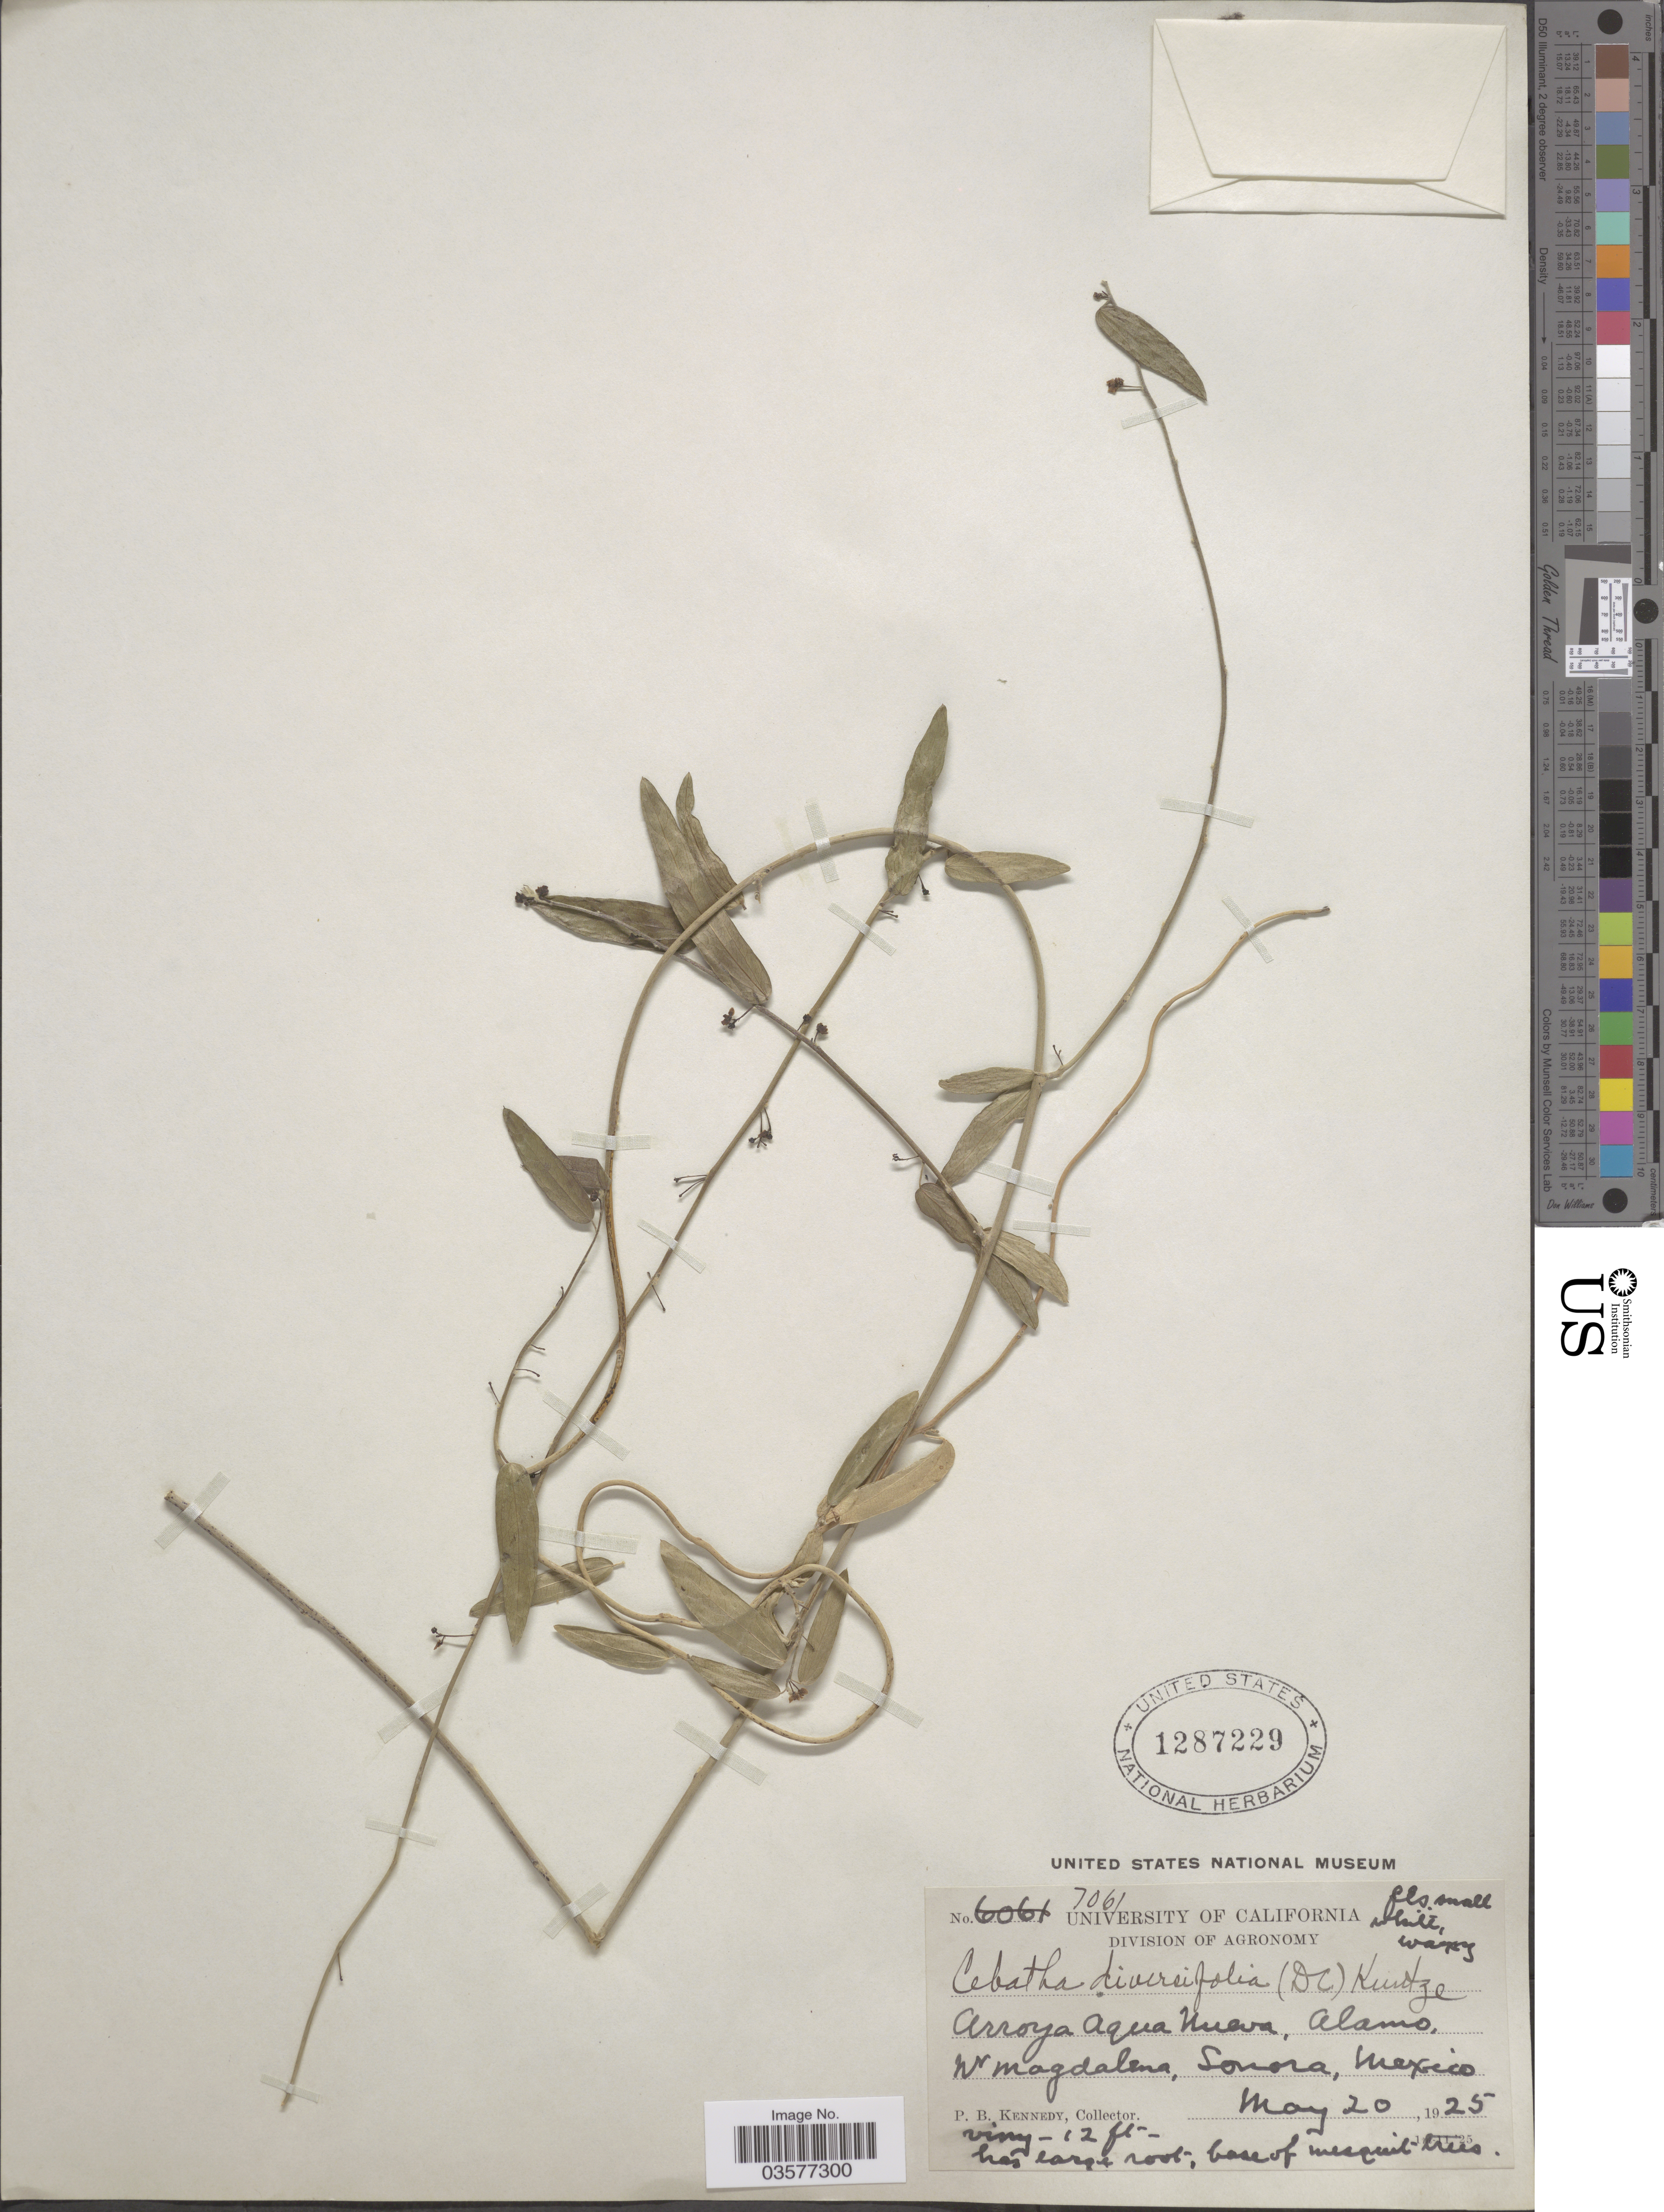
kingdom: Plantae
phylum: Tracheophyta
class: Magnoliopsida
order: Ranunculales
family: Menispermaceae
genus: Cocculus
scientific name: Cocculus diversifolius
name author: DC.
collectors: P. B. Kennedy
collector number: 7061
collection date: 1925-05-20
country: Mexico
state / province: Sonora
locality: Arroyo Aqua Nueva, Alamo, Nr Magdalena.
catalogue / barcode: US 1287229